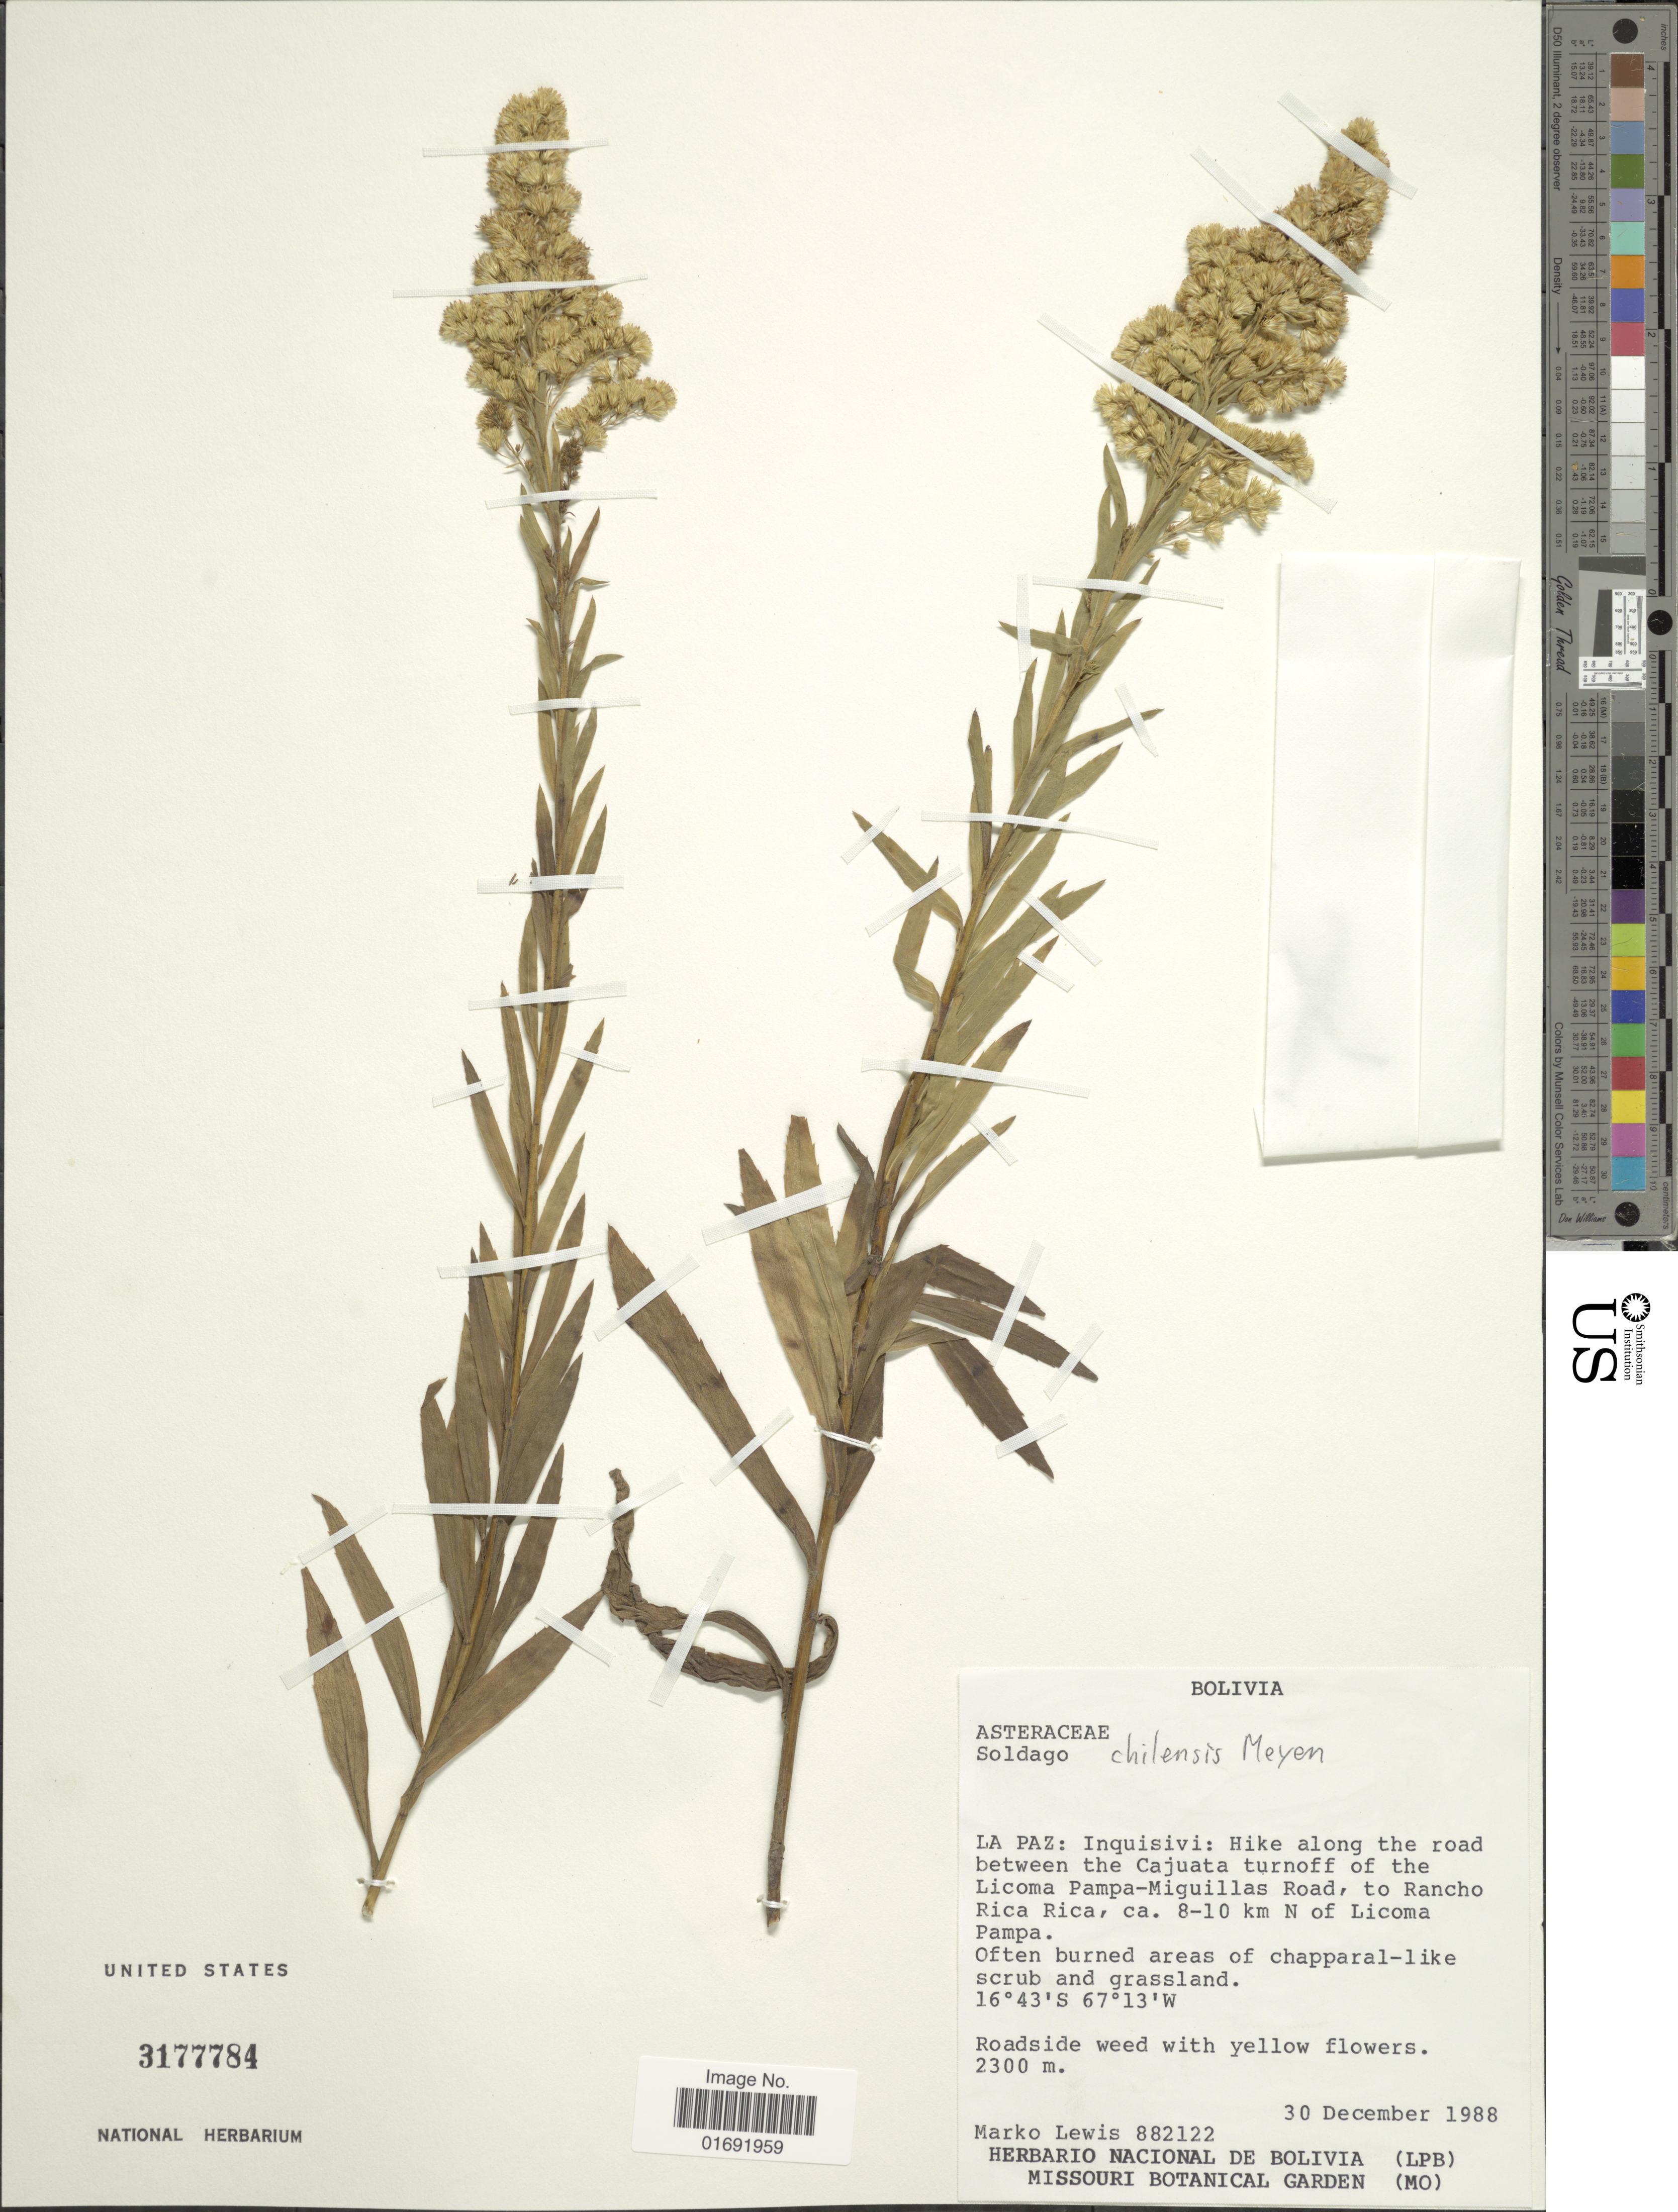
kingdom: Plantae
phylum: Tracheophyta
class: Magnoliopsida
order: Asterales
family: Asteraceae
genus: Solidago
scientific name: Solidago chilensis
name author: Meyen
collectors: M. A. Lewis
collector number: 882122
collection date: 1988-12-30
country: Bolivia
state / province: La Paz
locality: Inquisivi, hike along the road between the Cajuata turnoff of the Licoma Pampa-Miguillas Road, to Rancho Rica Rica, ca 8-10 km N of Licoma Pampa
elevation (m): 2300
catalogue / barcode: US 3177784